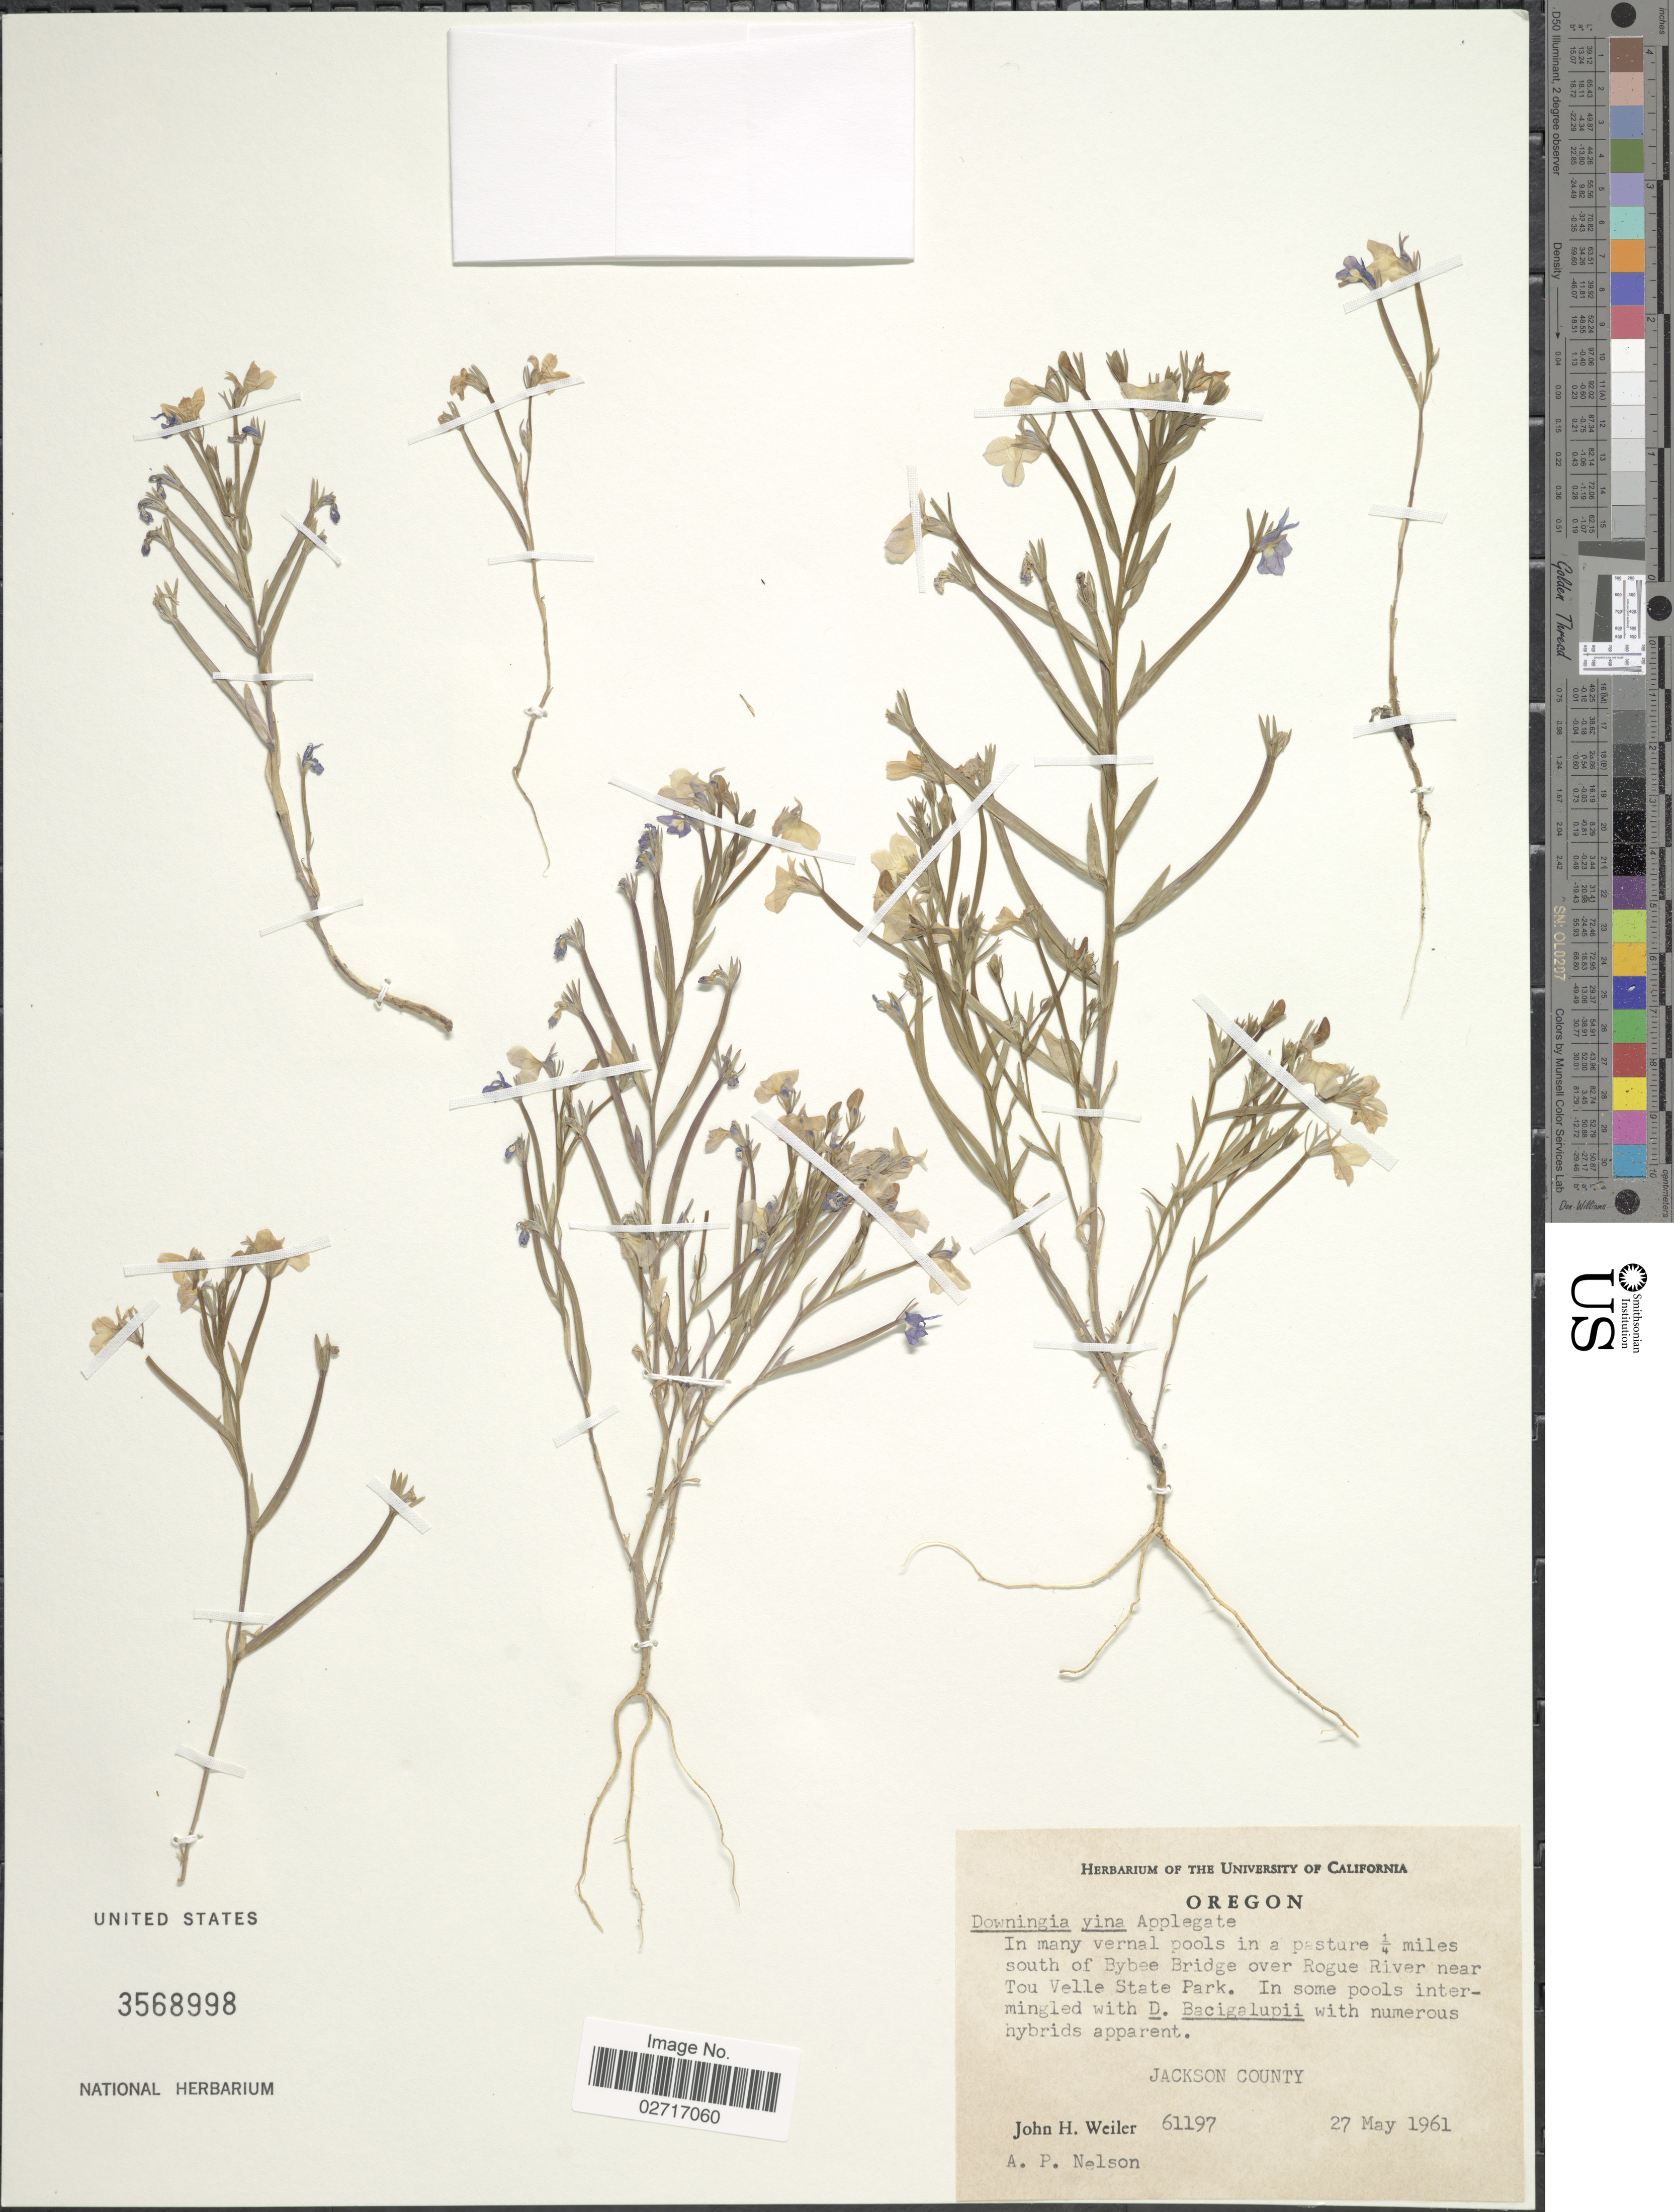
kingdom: Plantae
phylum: Tracheophyta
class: Magnoliopsida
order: Asterales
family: Campanulaceae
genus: Downingia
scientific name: Downingia yina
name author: Applegate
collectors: J. H. Weiler & A. Nelson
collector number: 61197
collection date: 1961-05-27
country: United States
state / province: Oregon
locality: In many vernal pools in a pasture ¼ miles south of Bybee Bridge over Rogue River near Tou Velle State Park. Jackson County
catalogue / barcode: US 3568998